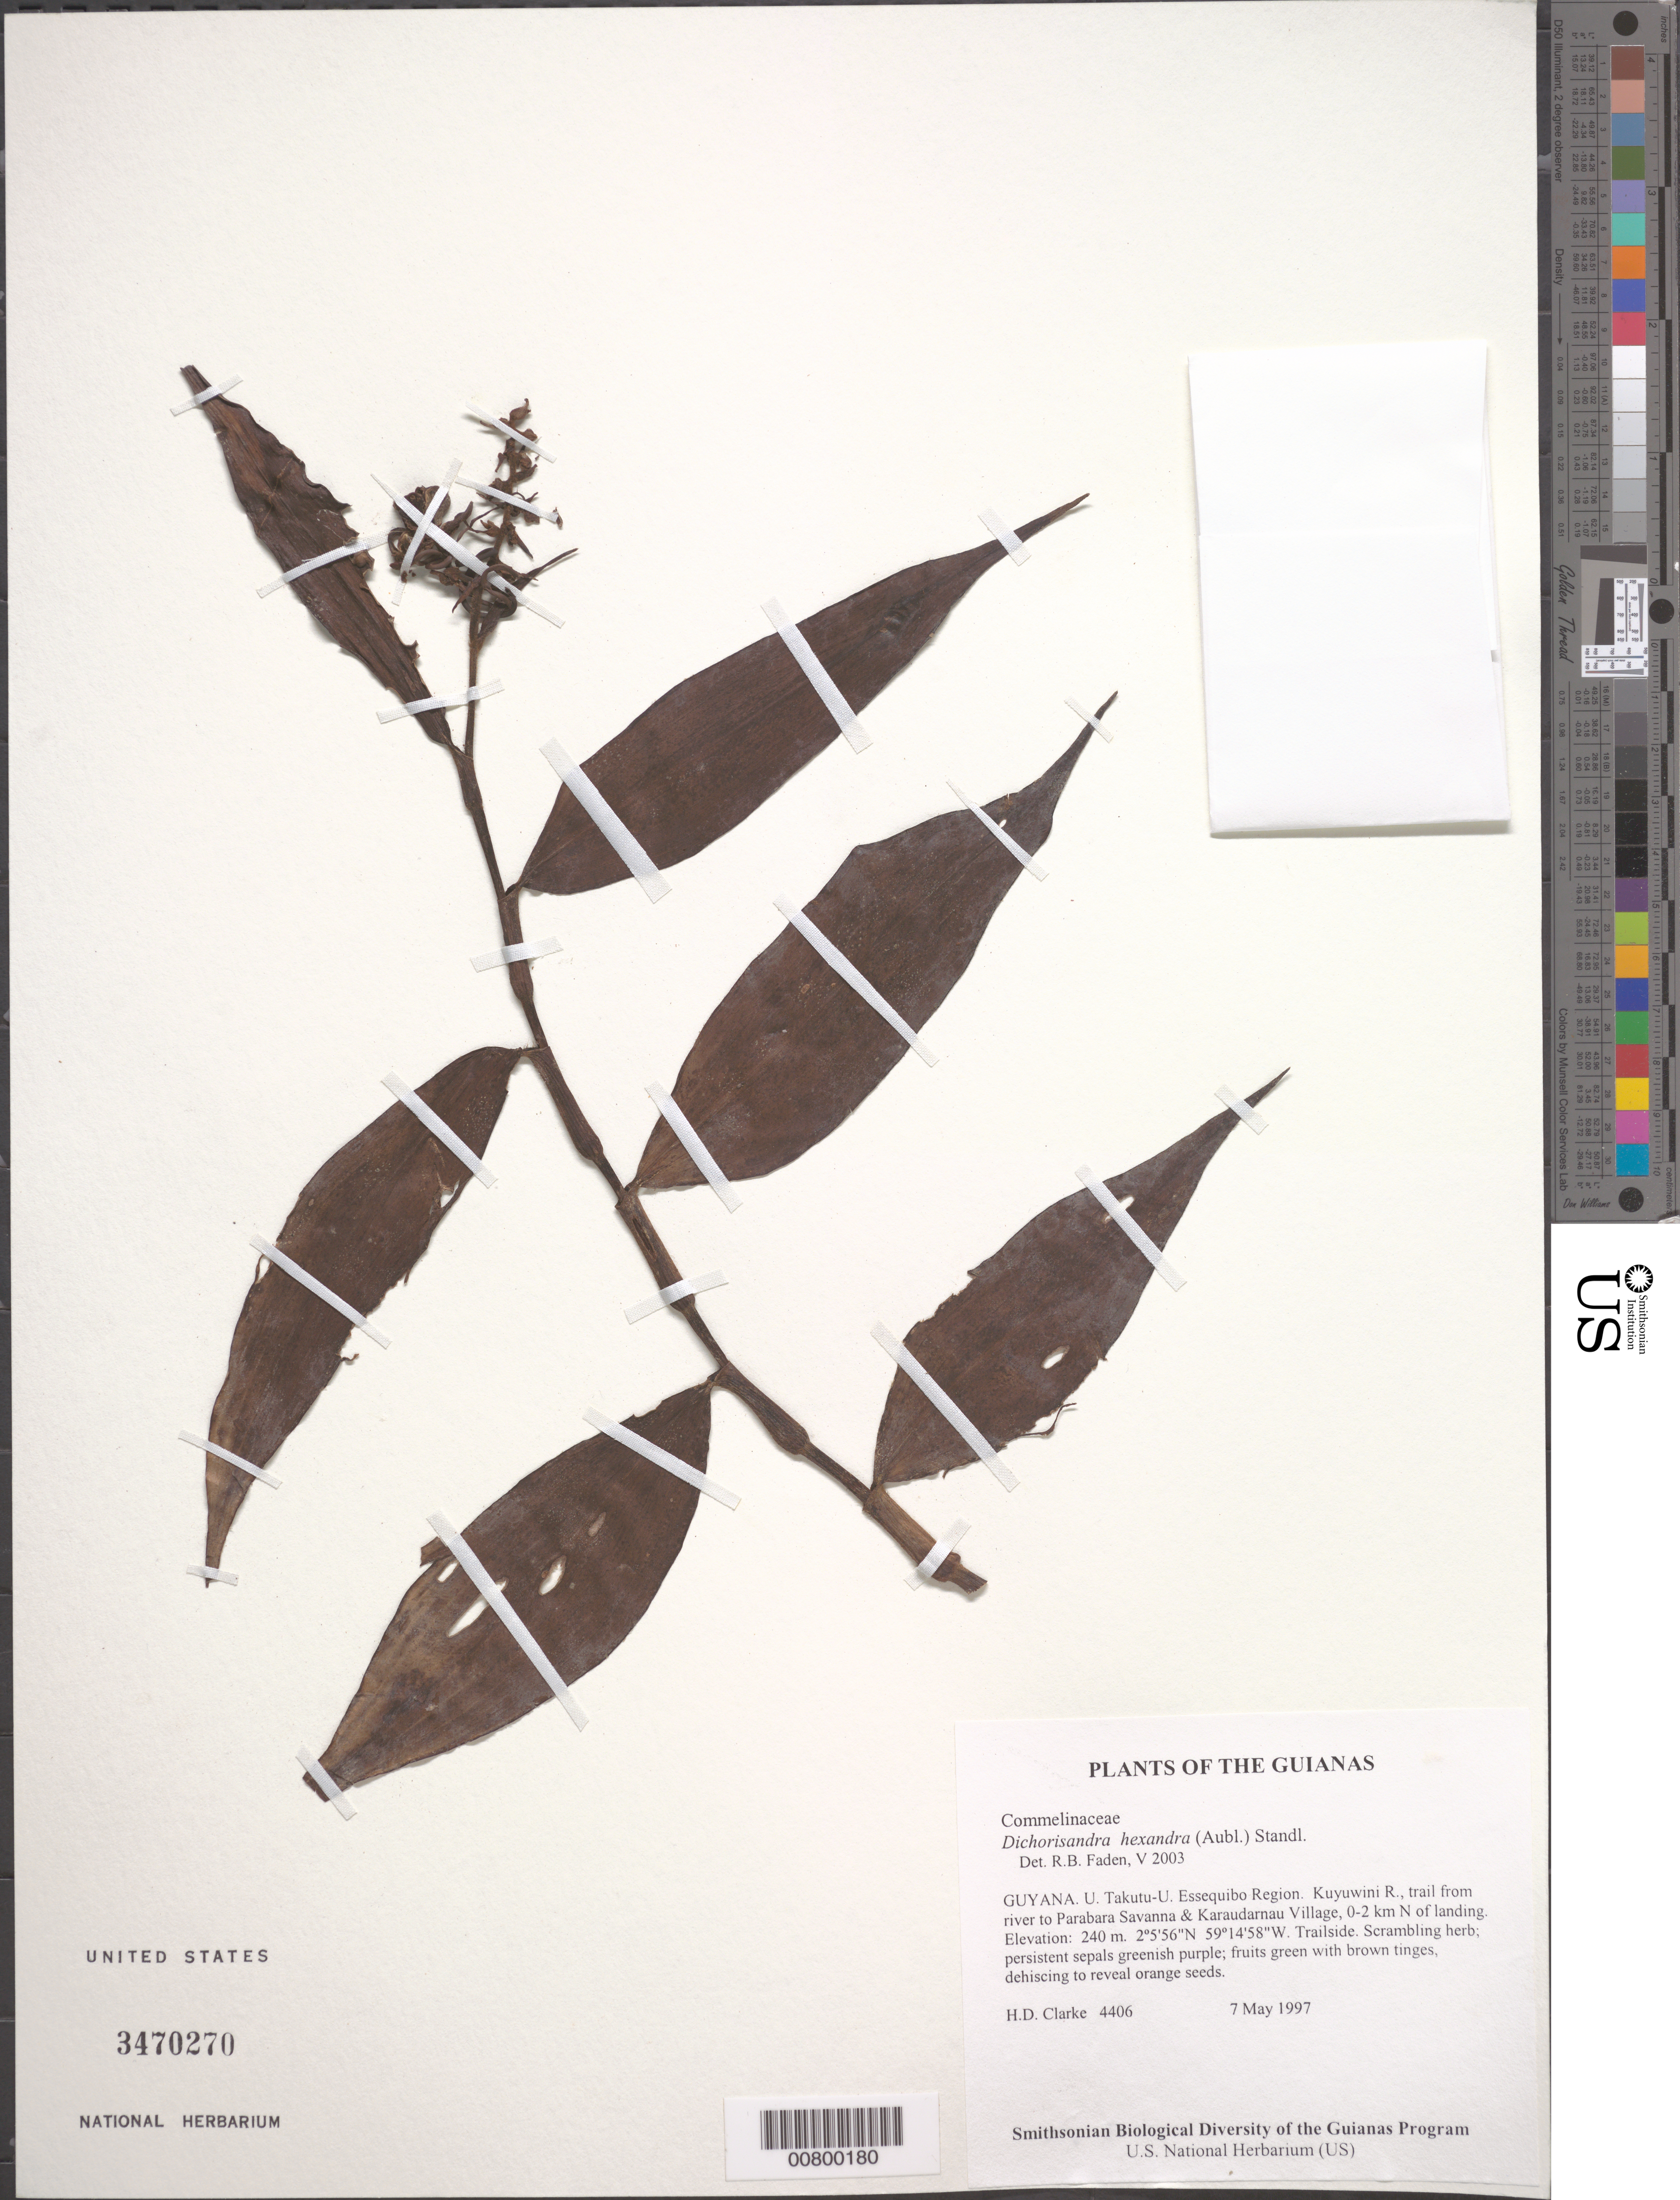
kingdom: Plantae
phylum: Tracheophyta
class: Liliopsida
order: Commelinales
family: Commelinaceae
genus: Dichorisandra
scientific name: Dichorisandra hexandra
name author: (Aubl.) Standl.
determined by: Faden, Robert B., (US), Smithsonian Institution - National Museum of Natural History (UNITED STATES)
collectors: H. D. Clarke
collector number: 4406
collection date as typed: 7 May 1997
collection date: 1997-05-07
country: Guyana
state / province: U. Takutu-U. Essequibo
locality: Kuyuwini R., trail from river to Parabara Savanna & Karaudarnau Village, 0-2 km N of landing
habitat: Trailside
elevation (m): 240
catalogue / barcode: US 3470270